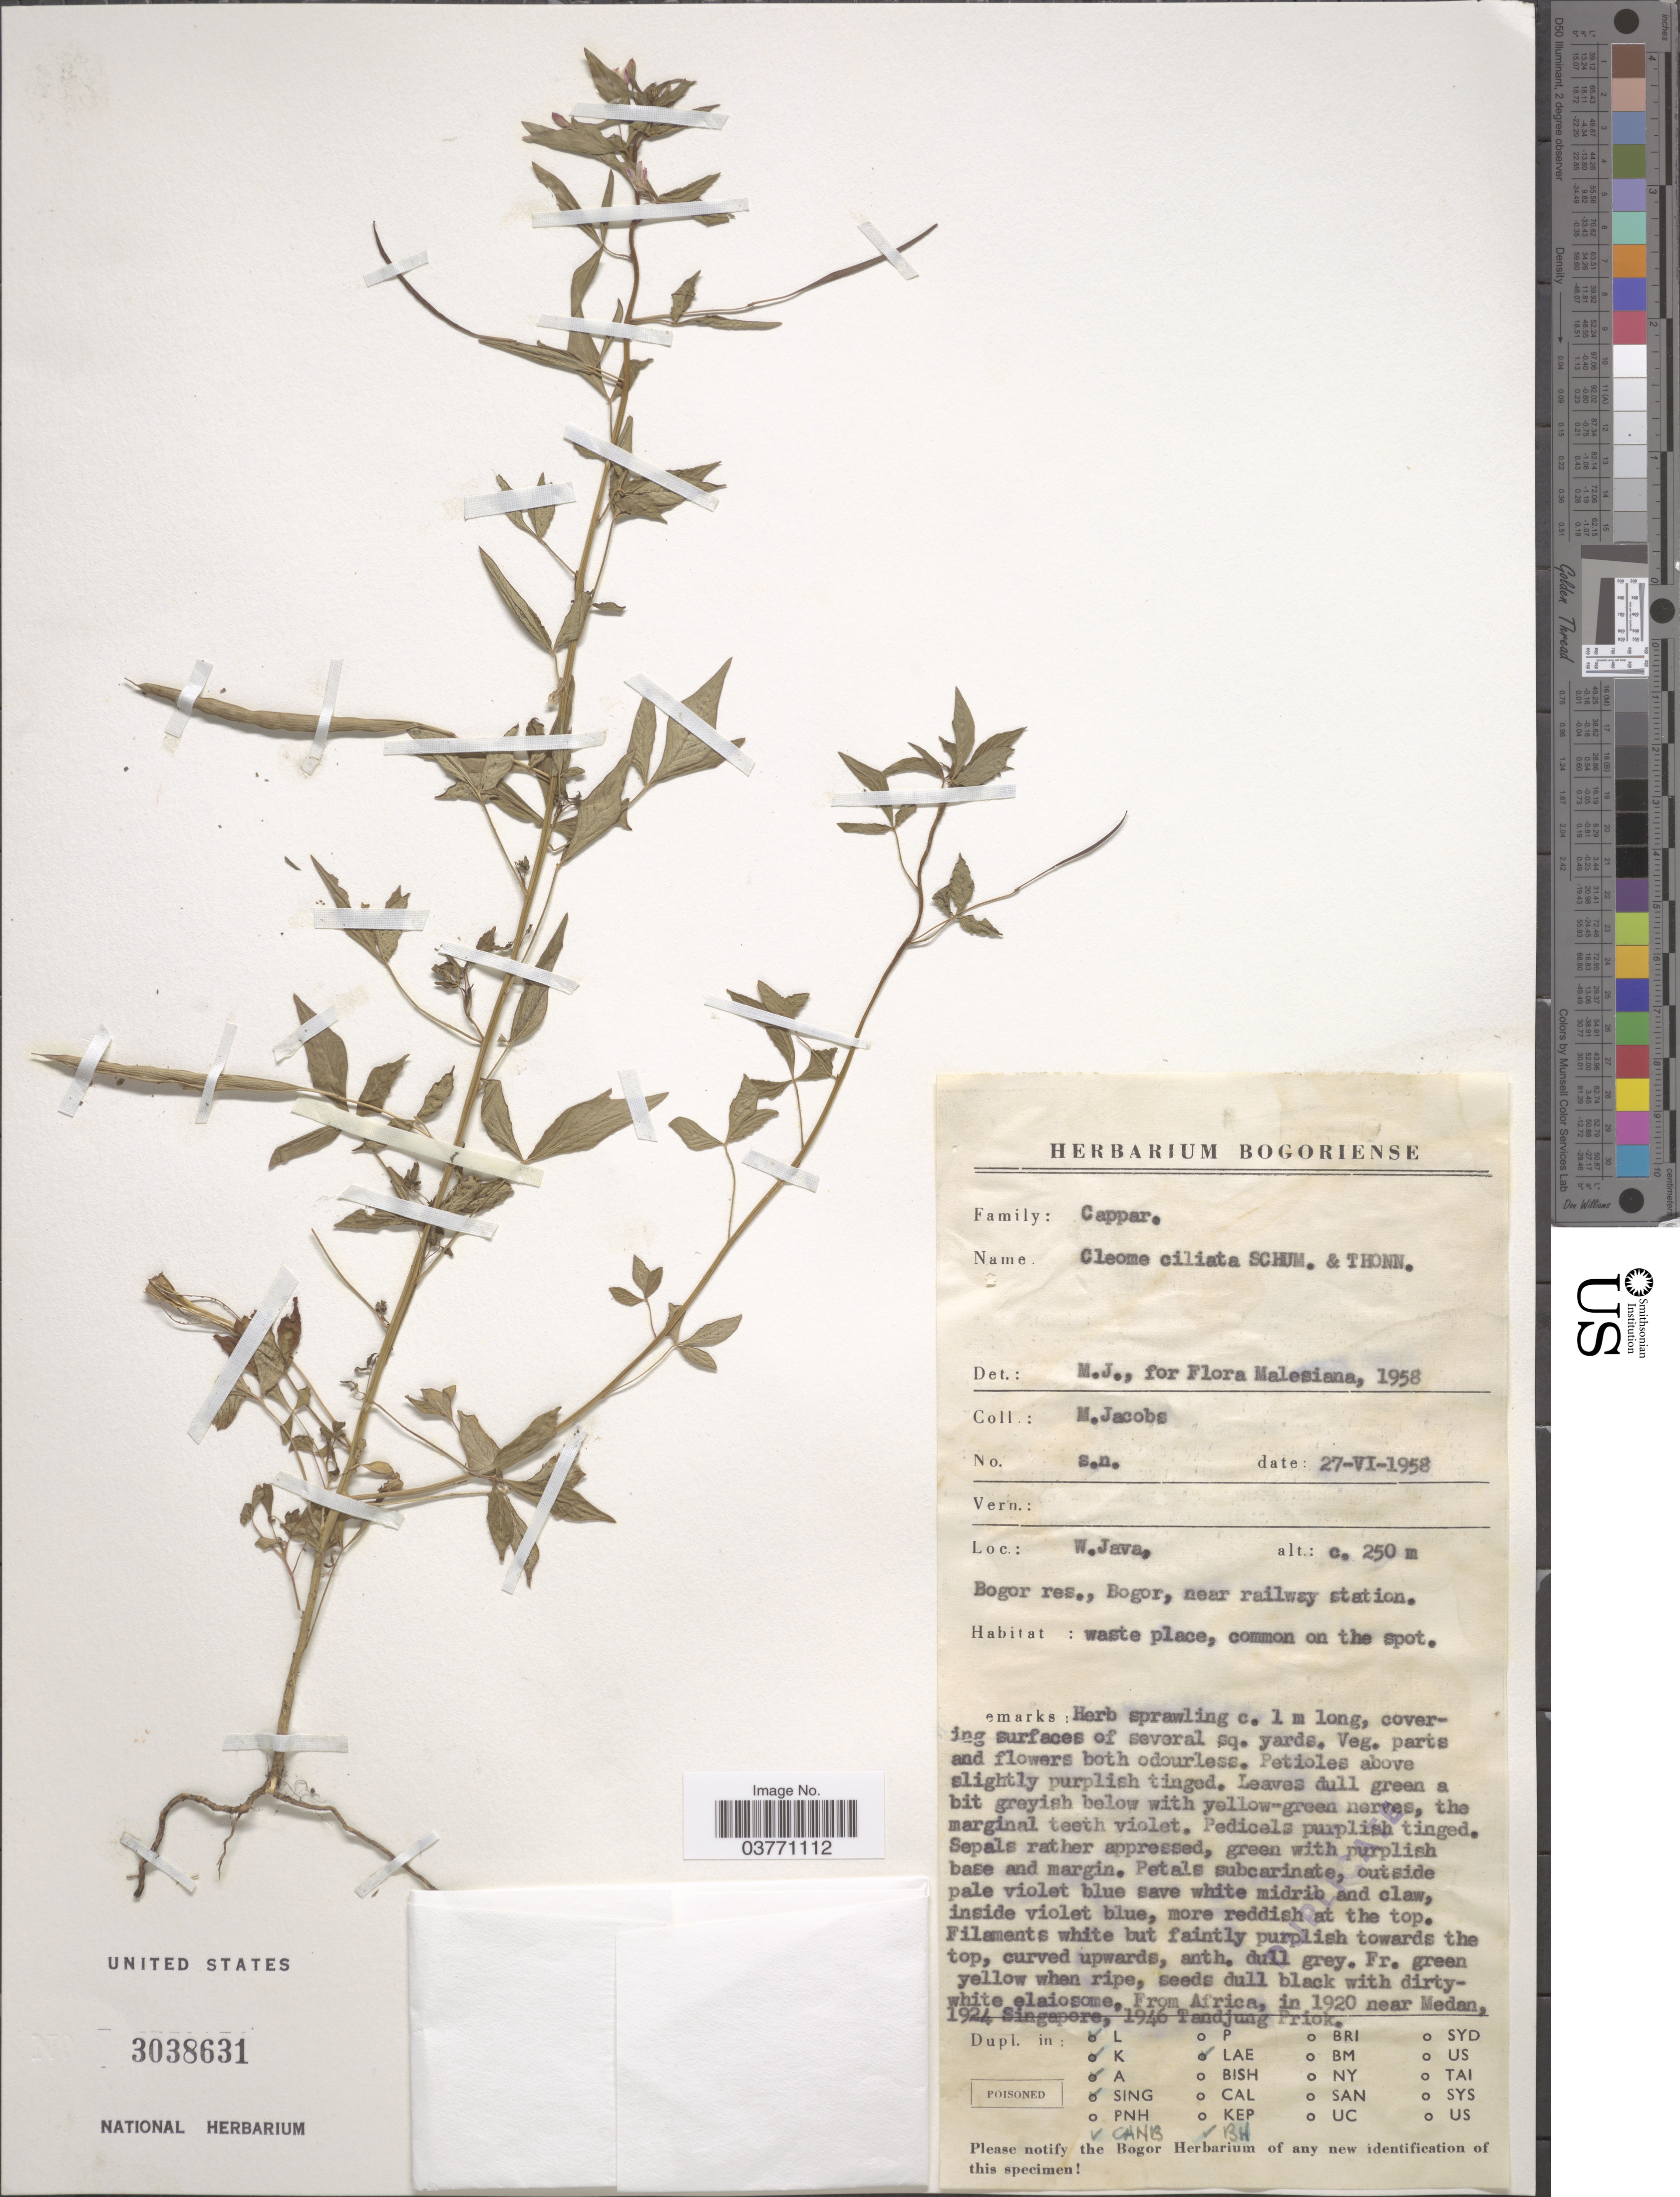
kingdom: Plantae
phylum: Tracheophyta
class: Magnoliopsida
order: Brassicales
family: Cleomaceae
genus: Sieruela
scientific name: Sieruela rutidosperma var. rutidosperma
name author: (DC.) Roalson & J.C. Hall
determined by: Wagner, W. L., (BOT), Smithsonian Institution - National Museum of Natural History (UNITED STATES)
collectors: M. Jacobs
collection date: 1958-06-27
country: Indonesia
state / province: Java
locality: W. Java, Bogor res., Bogor, near railway station.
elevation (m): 250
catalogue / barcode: US 3038631